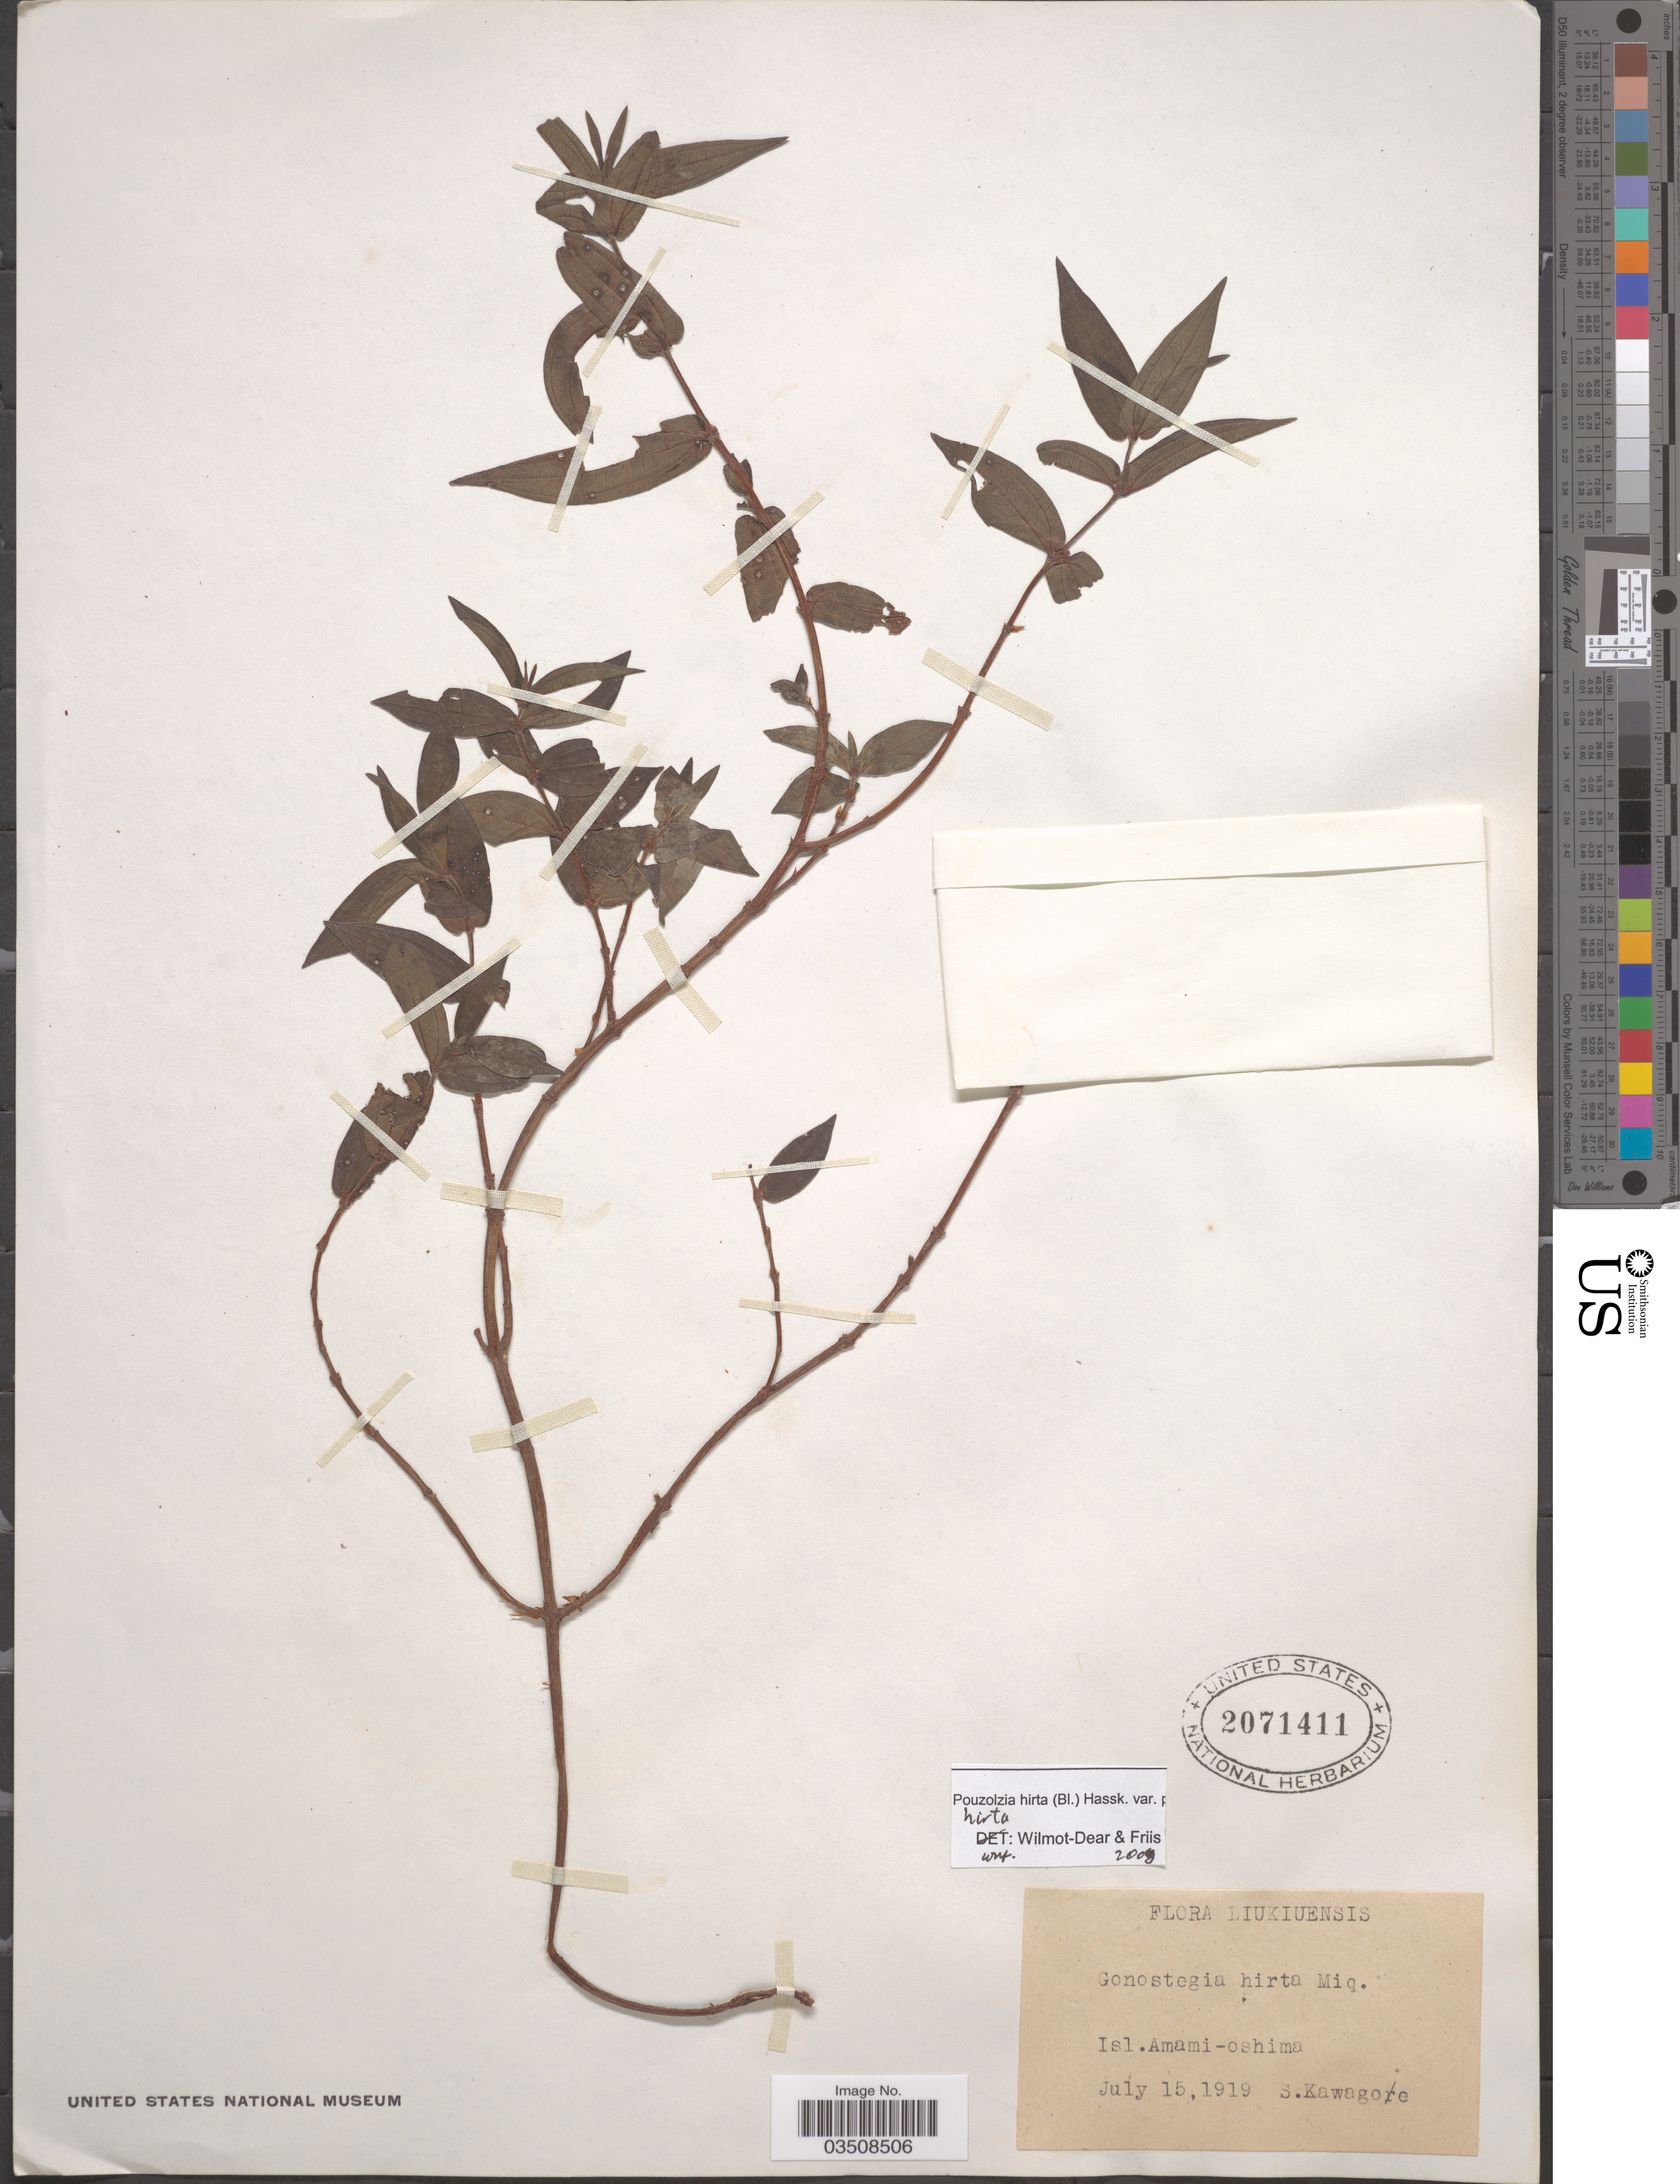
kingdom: Plantae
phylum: Tracheophyta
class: Magnoliopsida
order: Rosales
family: Urticaceae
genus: Gonostegia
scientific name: Gonostegia triandra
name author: (Blume) Miq.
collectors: S. Kawagoe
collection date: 1919-07-15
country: Japan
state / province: Okinawa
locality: Liukiuensis. Isl.Amami-oshima.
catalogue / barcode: US 2071411